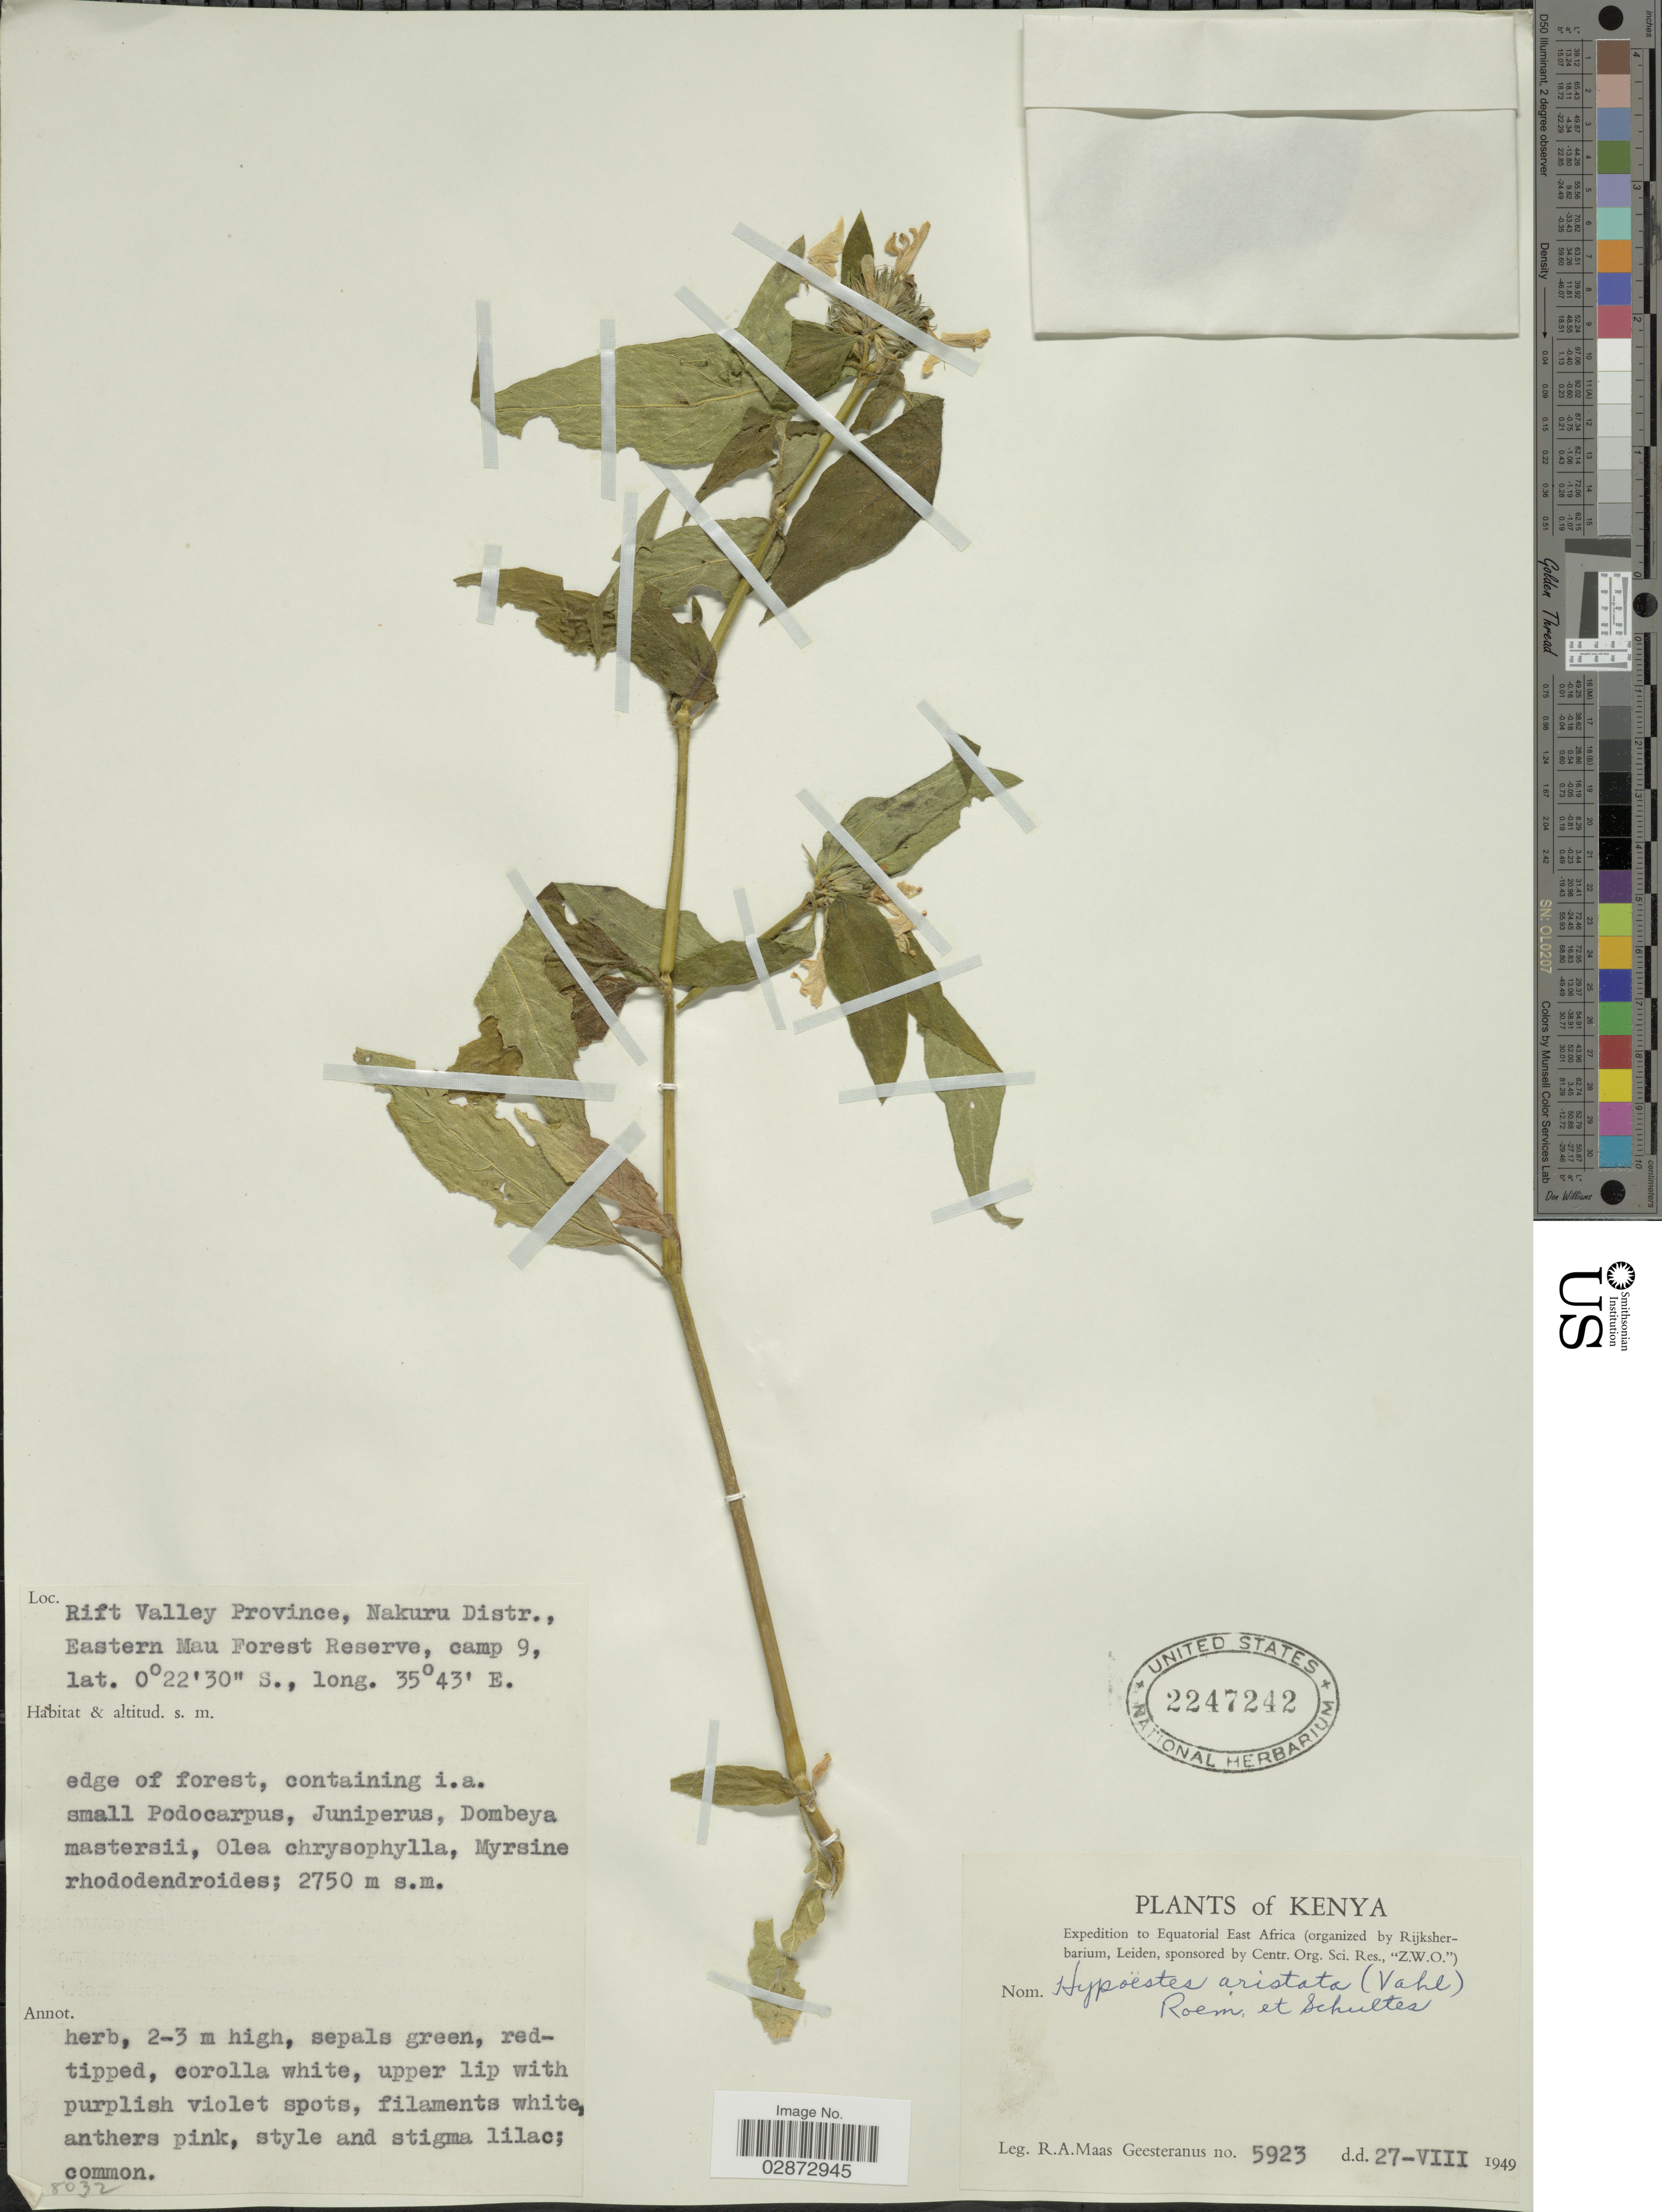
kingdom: Plantae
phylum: Tracheophyta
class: Magnoliopsida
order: Lamiales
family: Acanthaceae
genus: Hypoestes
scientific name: Hypoestes aristata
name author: (Vahl) Sol. ex Roem. & Schult.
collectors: R. A. Maas Geesteranus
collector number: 5923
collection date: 1949-08-27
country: Kenya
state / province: Nakuru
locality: Equatorial East Africa, Rift Valley Province, Nakuru Distr., Eastern Mau Forest Reserve, camp 9.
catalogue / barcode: US 2247242